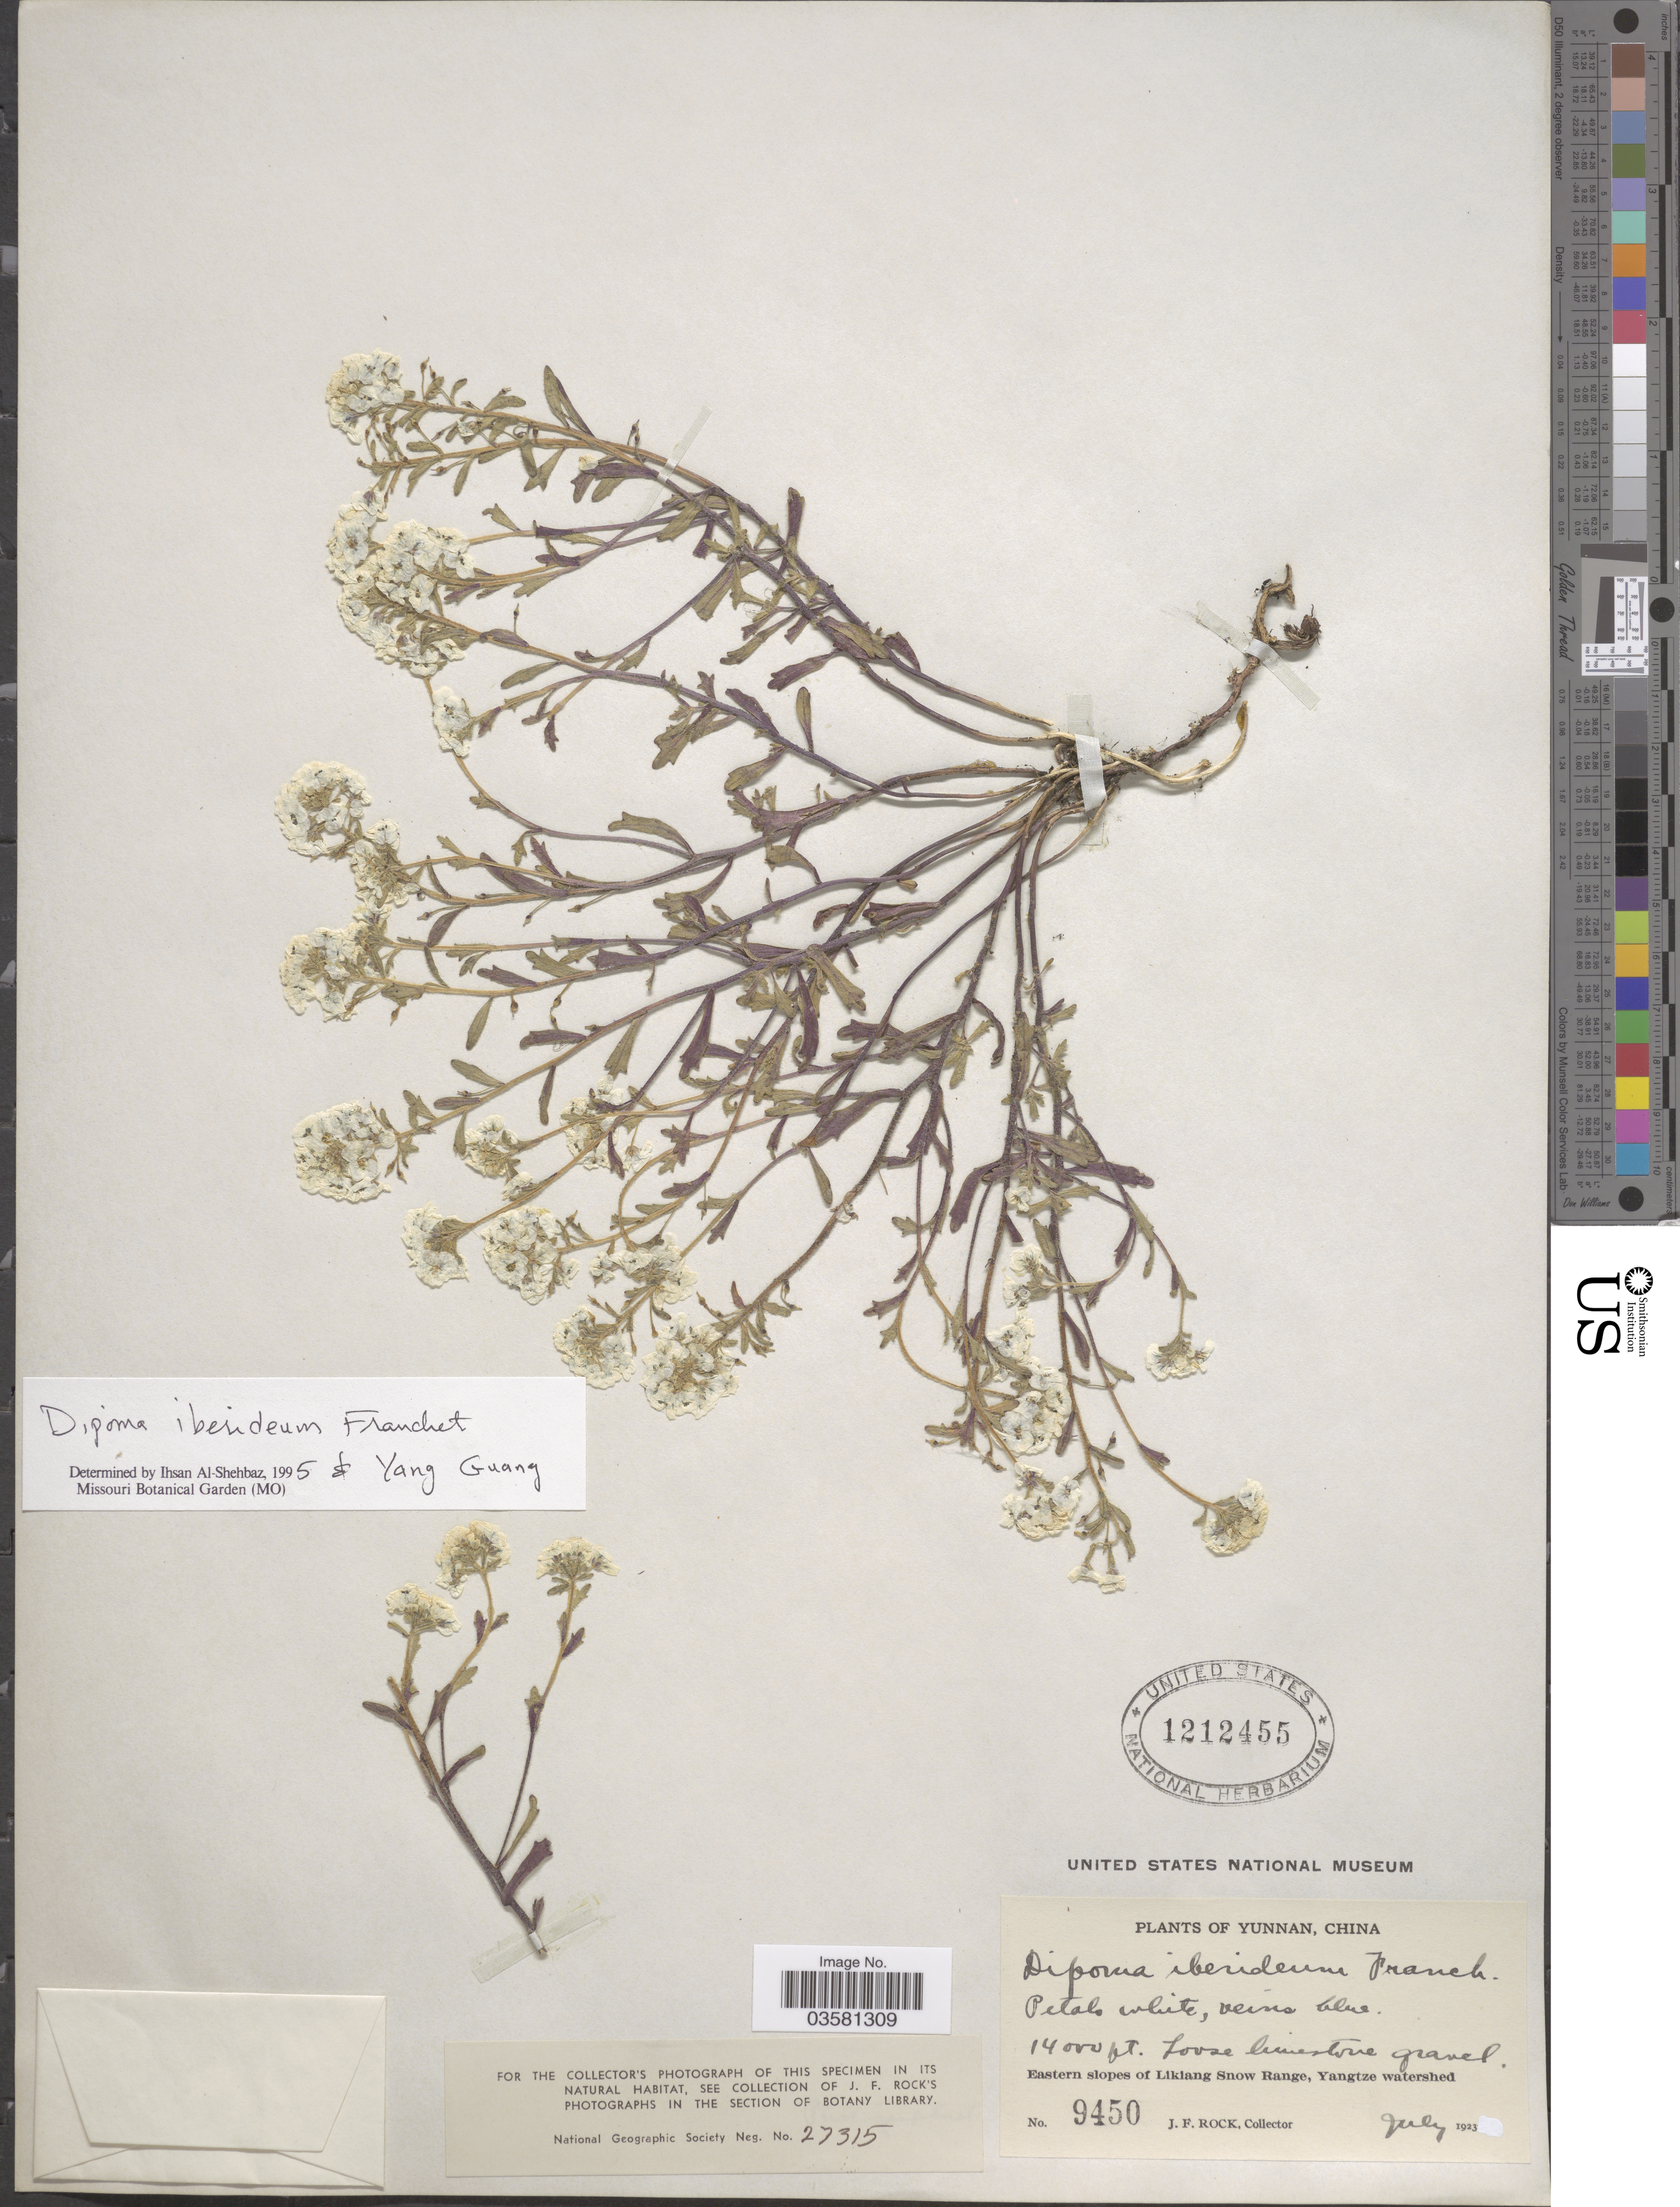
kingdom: Plantae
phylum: Tracheophyta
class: Magnoliopsida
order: Brassicales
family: Brassicaceae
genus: Dipoma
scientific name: Dipoma iberideum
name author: Franch.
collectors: J. Rock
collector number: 9450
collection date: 1923-07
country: China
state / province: Yunnan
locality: Eastern slopes of Likiang Snow Range, Yangtze watershed.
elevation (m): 4267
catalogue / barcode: US 1212455